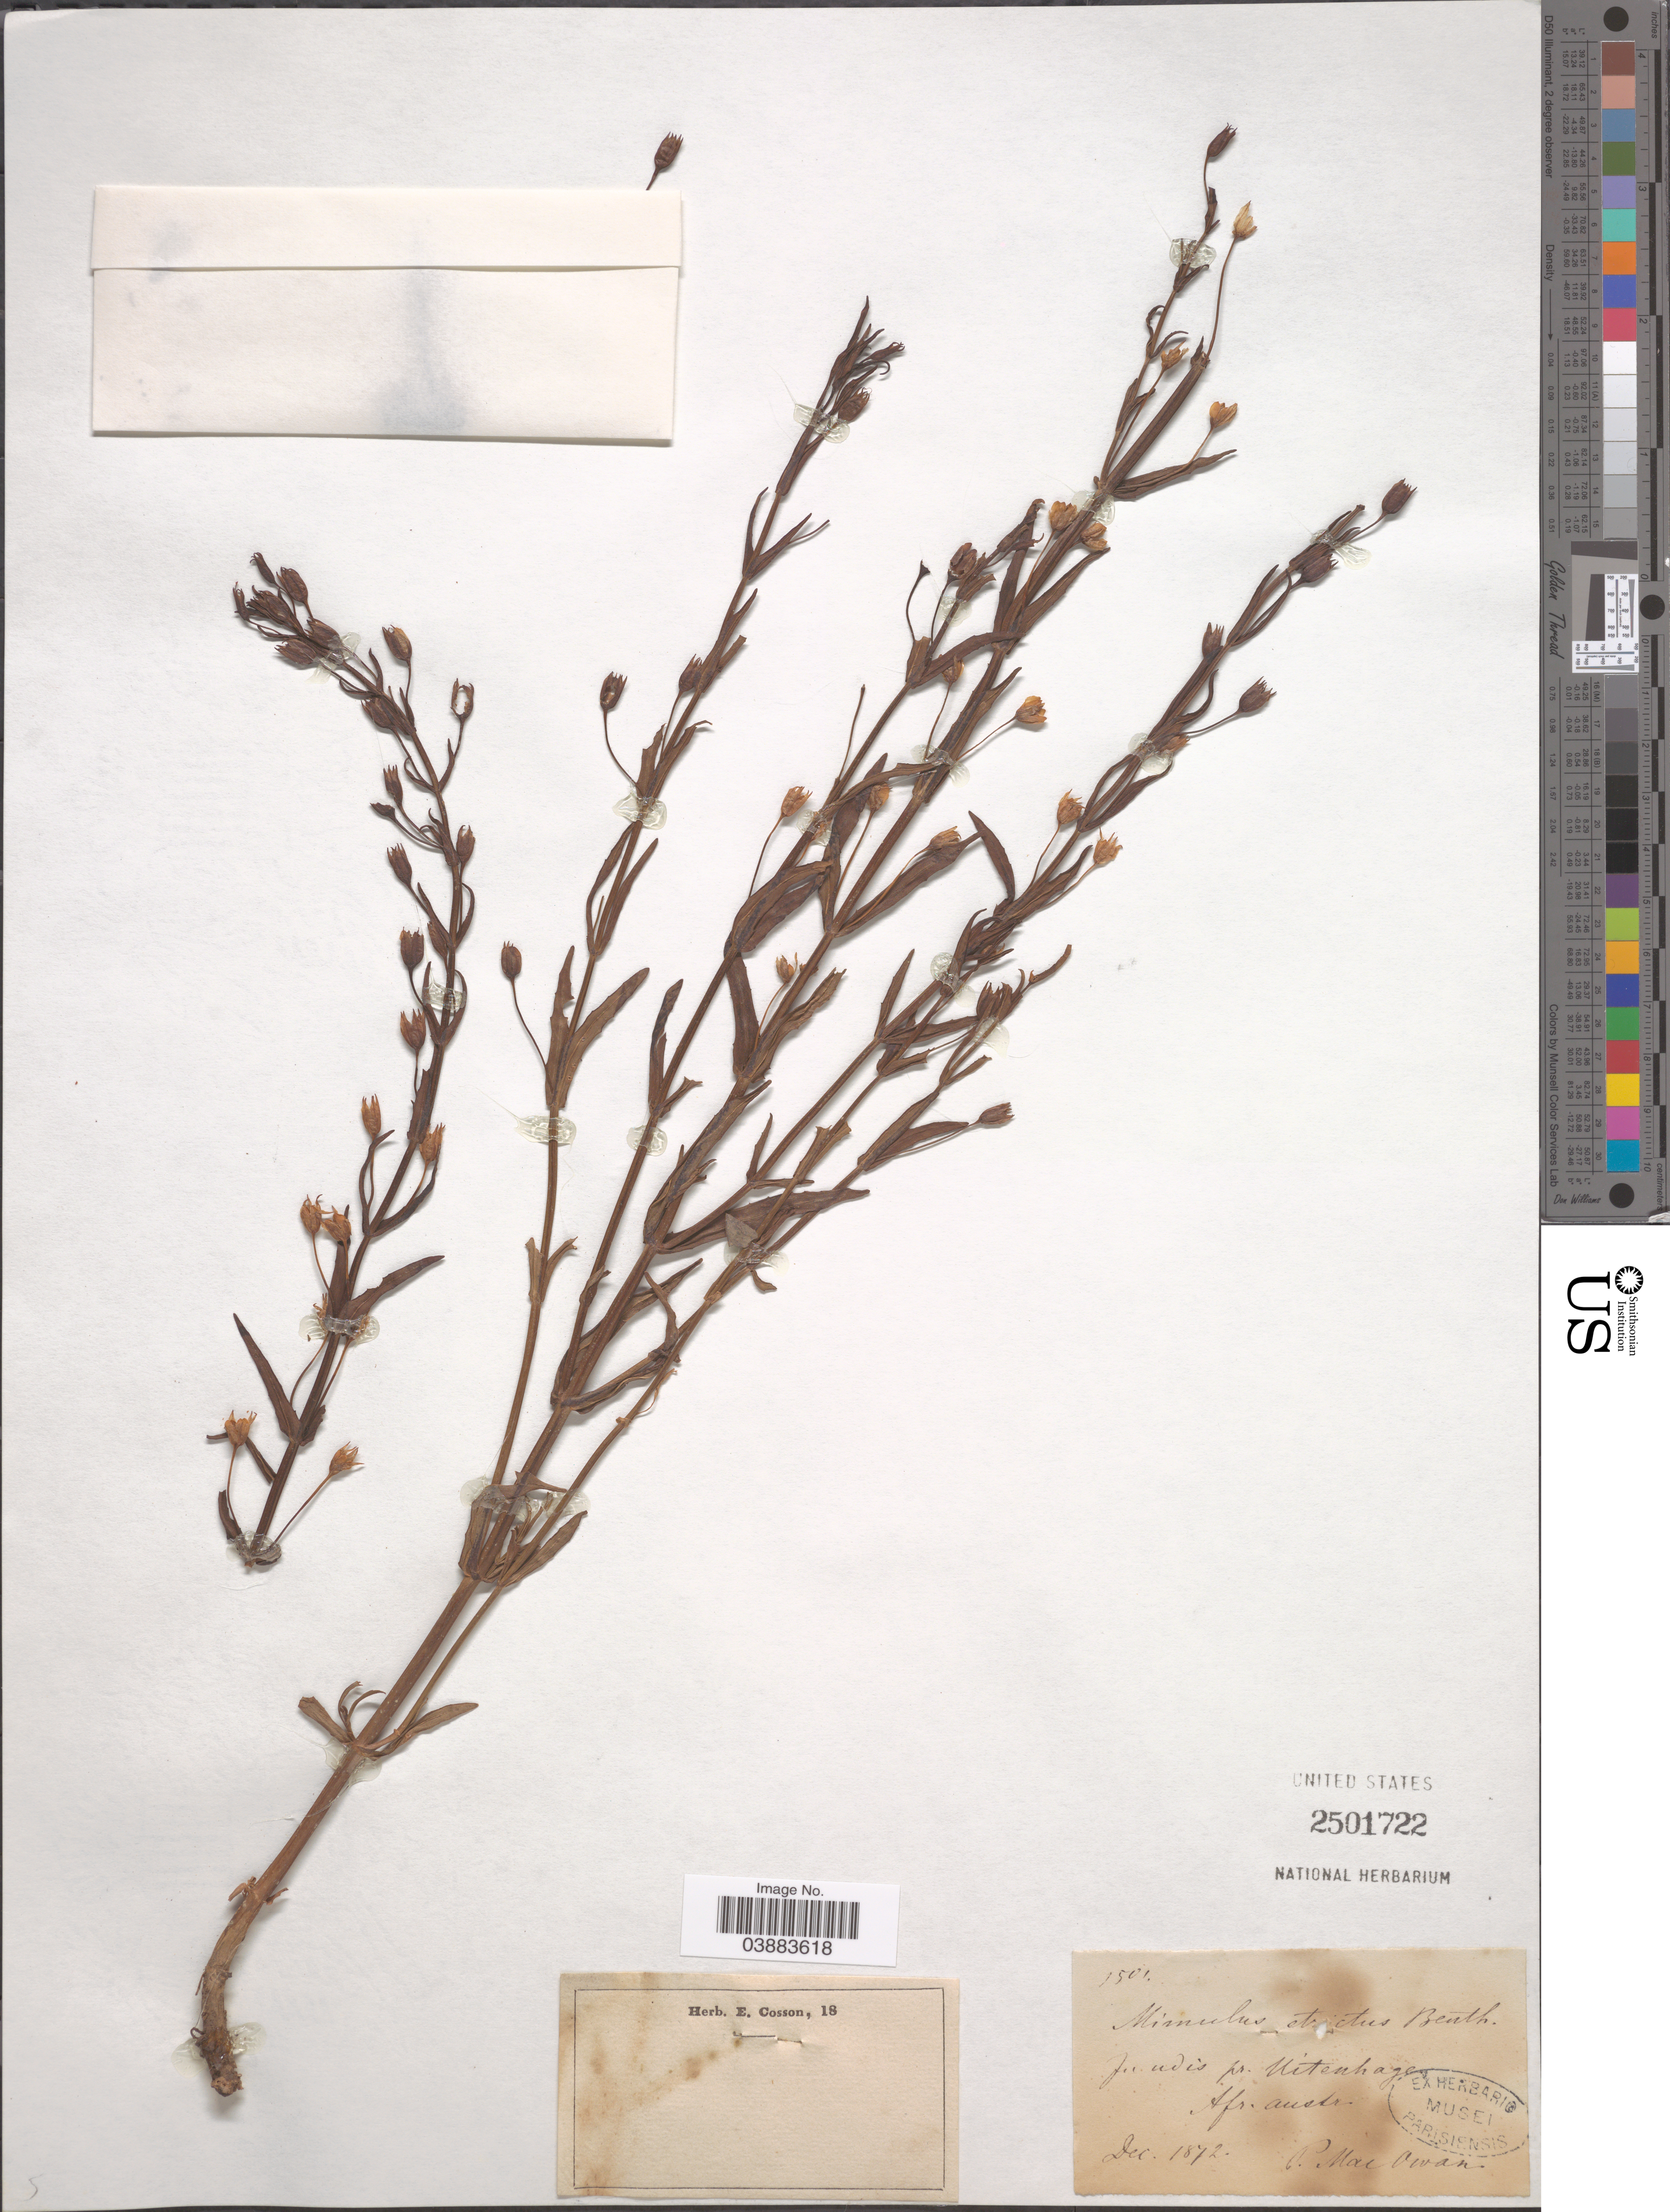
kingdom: Plantae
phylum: Tracheophyta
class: Magnoliopsida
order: Lamiales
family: Phrymaceae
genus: Mimulus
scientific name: Mimulus strictus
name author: Benth.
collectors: P. MacOwan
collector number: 1501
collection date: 1872-12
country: South Africa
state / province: Eastern Cape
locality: Fr. udis pr. Uitenhage. Afr. austr.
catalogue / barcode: US 2501722